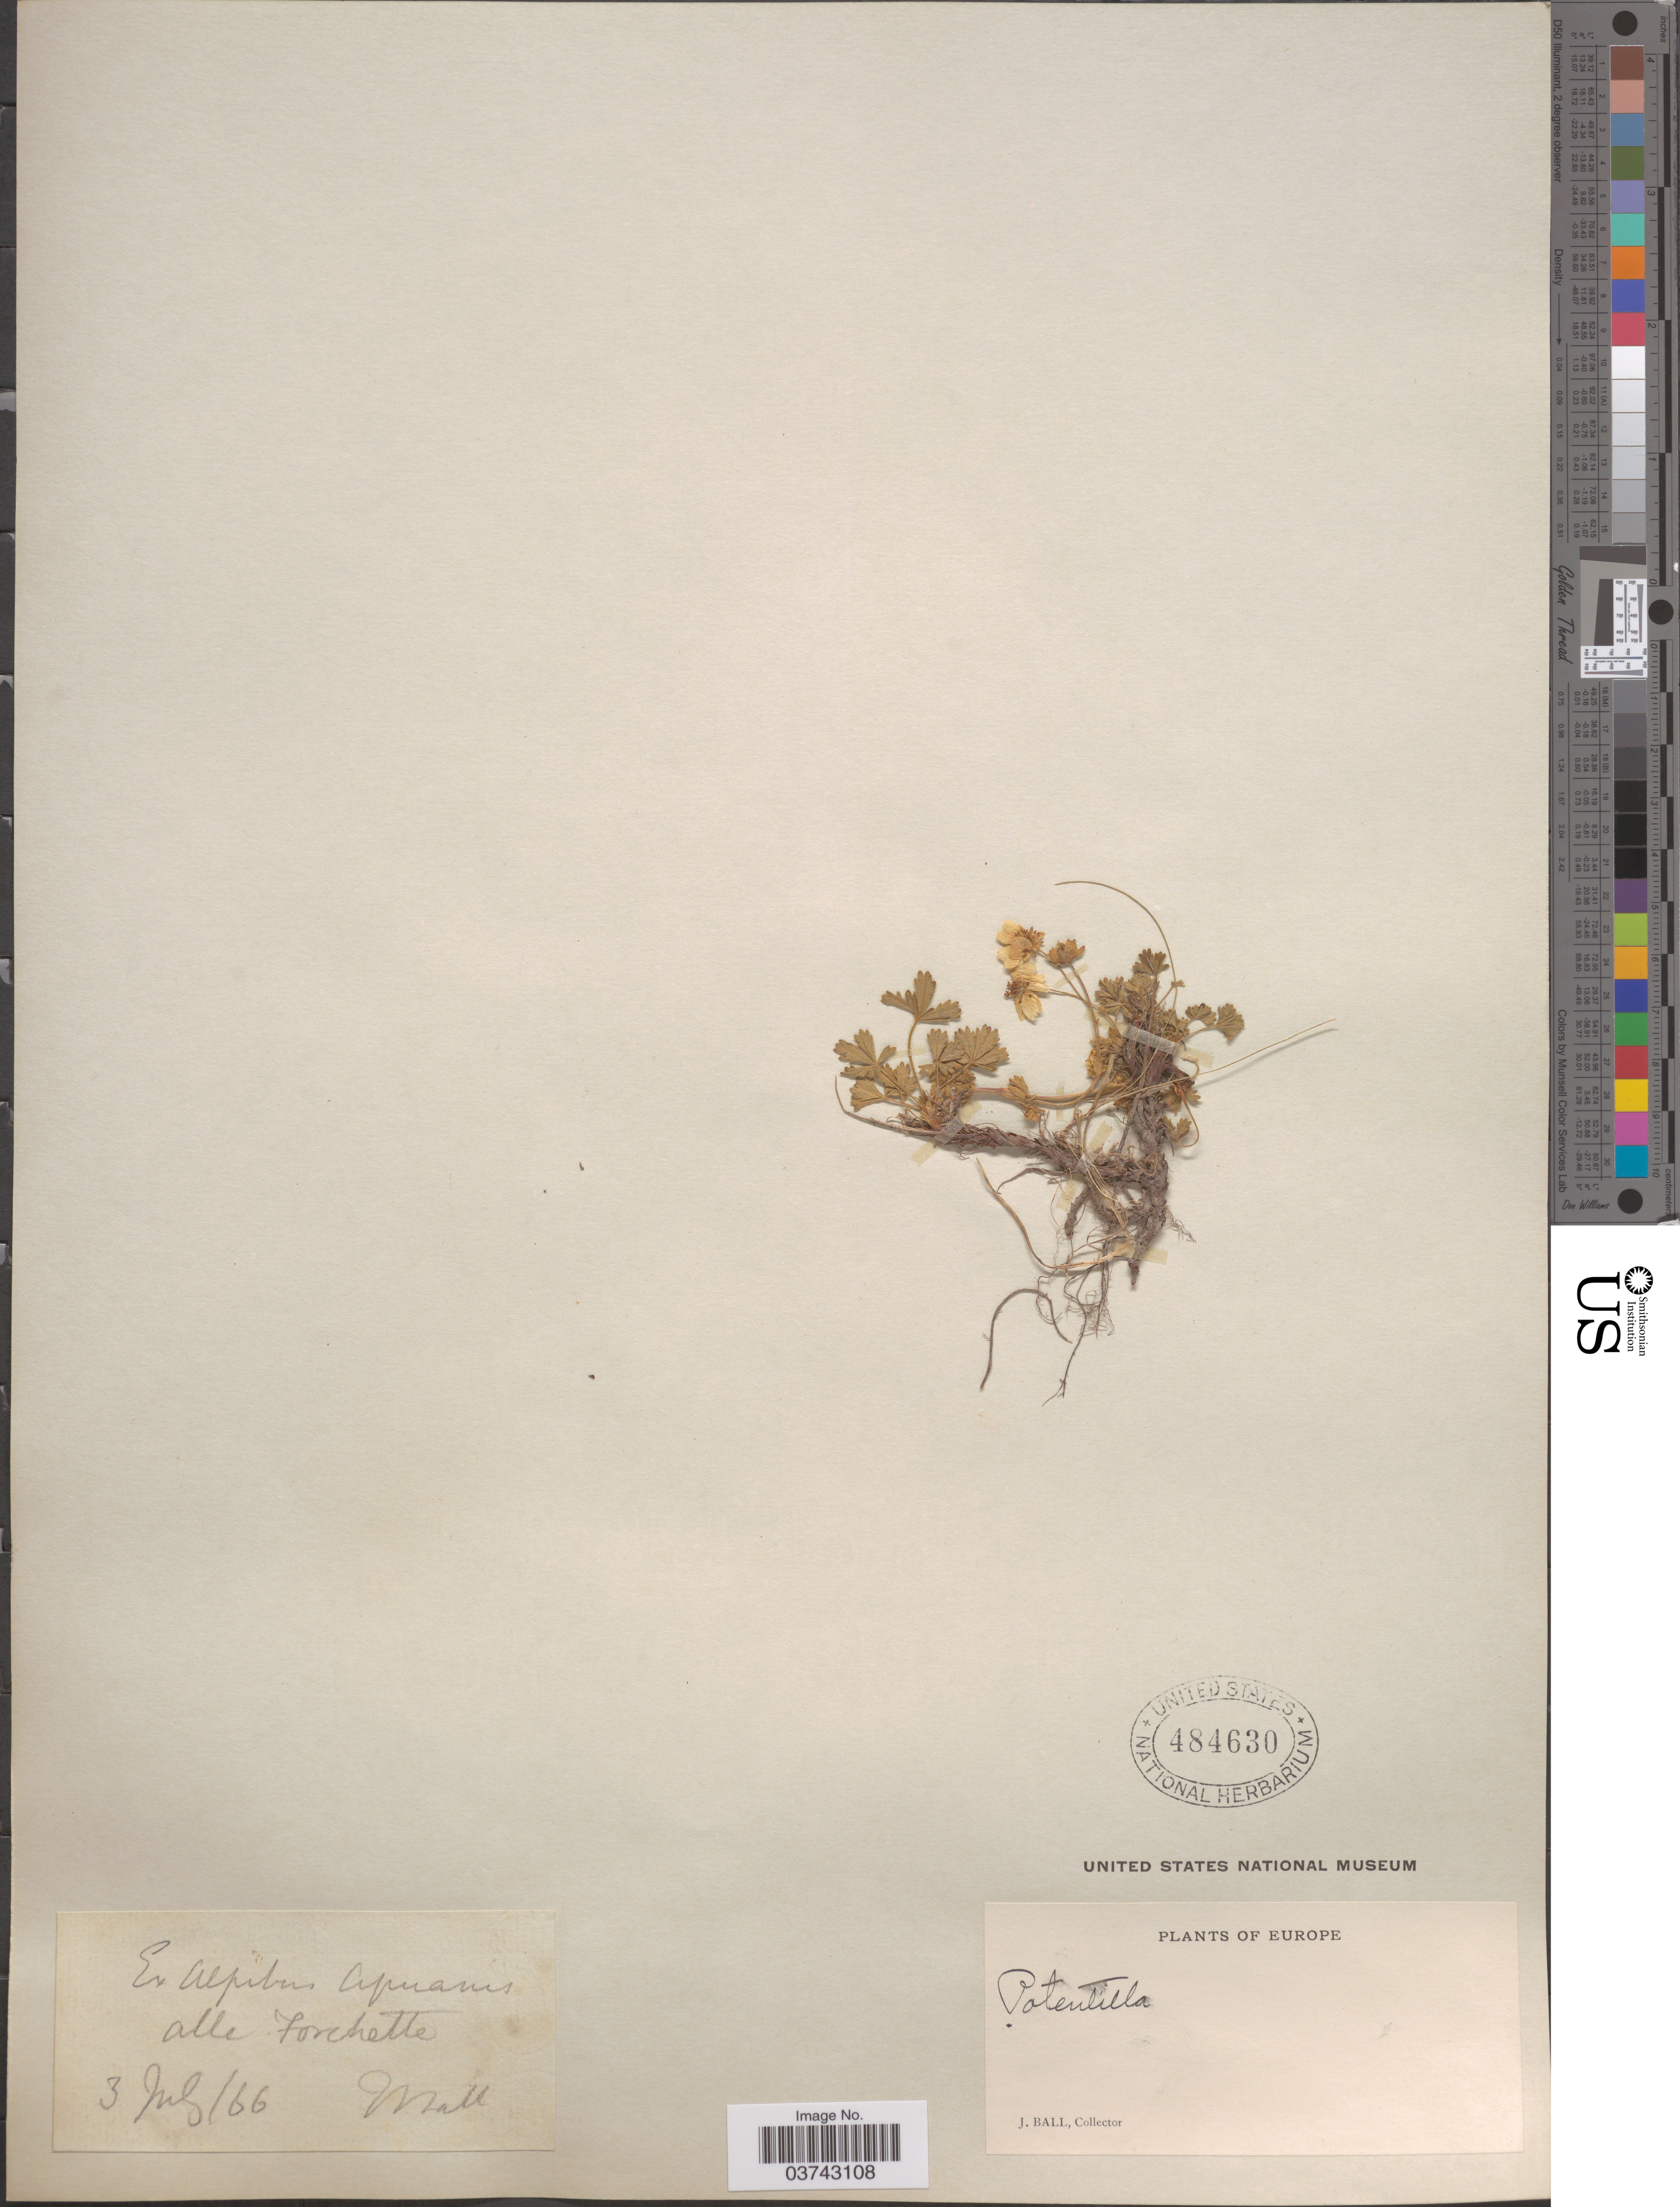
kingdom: Plantae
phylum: Tracheophyta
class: Magnoliopsida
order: Rosales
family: Rosaceae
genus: Potentilla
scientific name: Potentilla sp.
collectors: J. Ball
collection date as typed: Transcribed d/m/y: 3/7/66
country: Italy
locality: Europe. Ex alpibus Apuanis Alle Forchette.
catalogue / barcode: US 484630